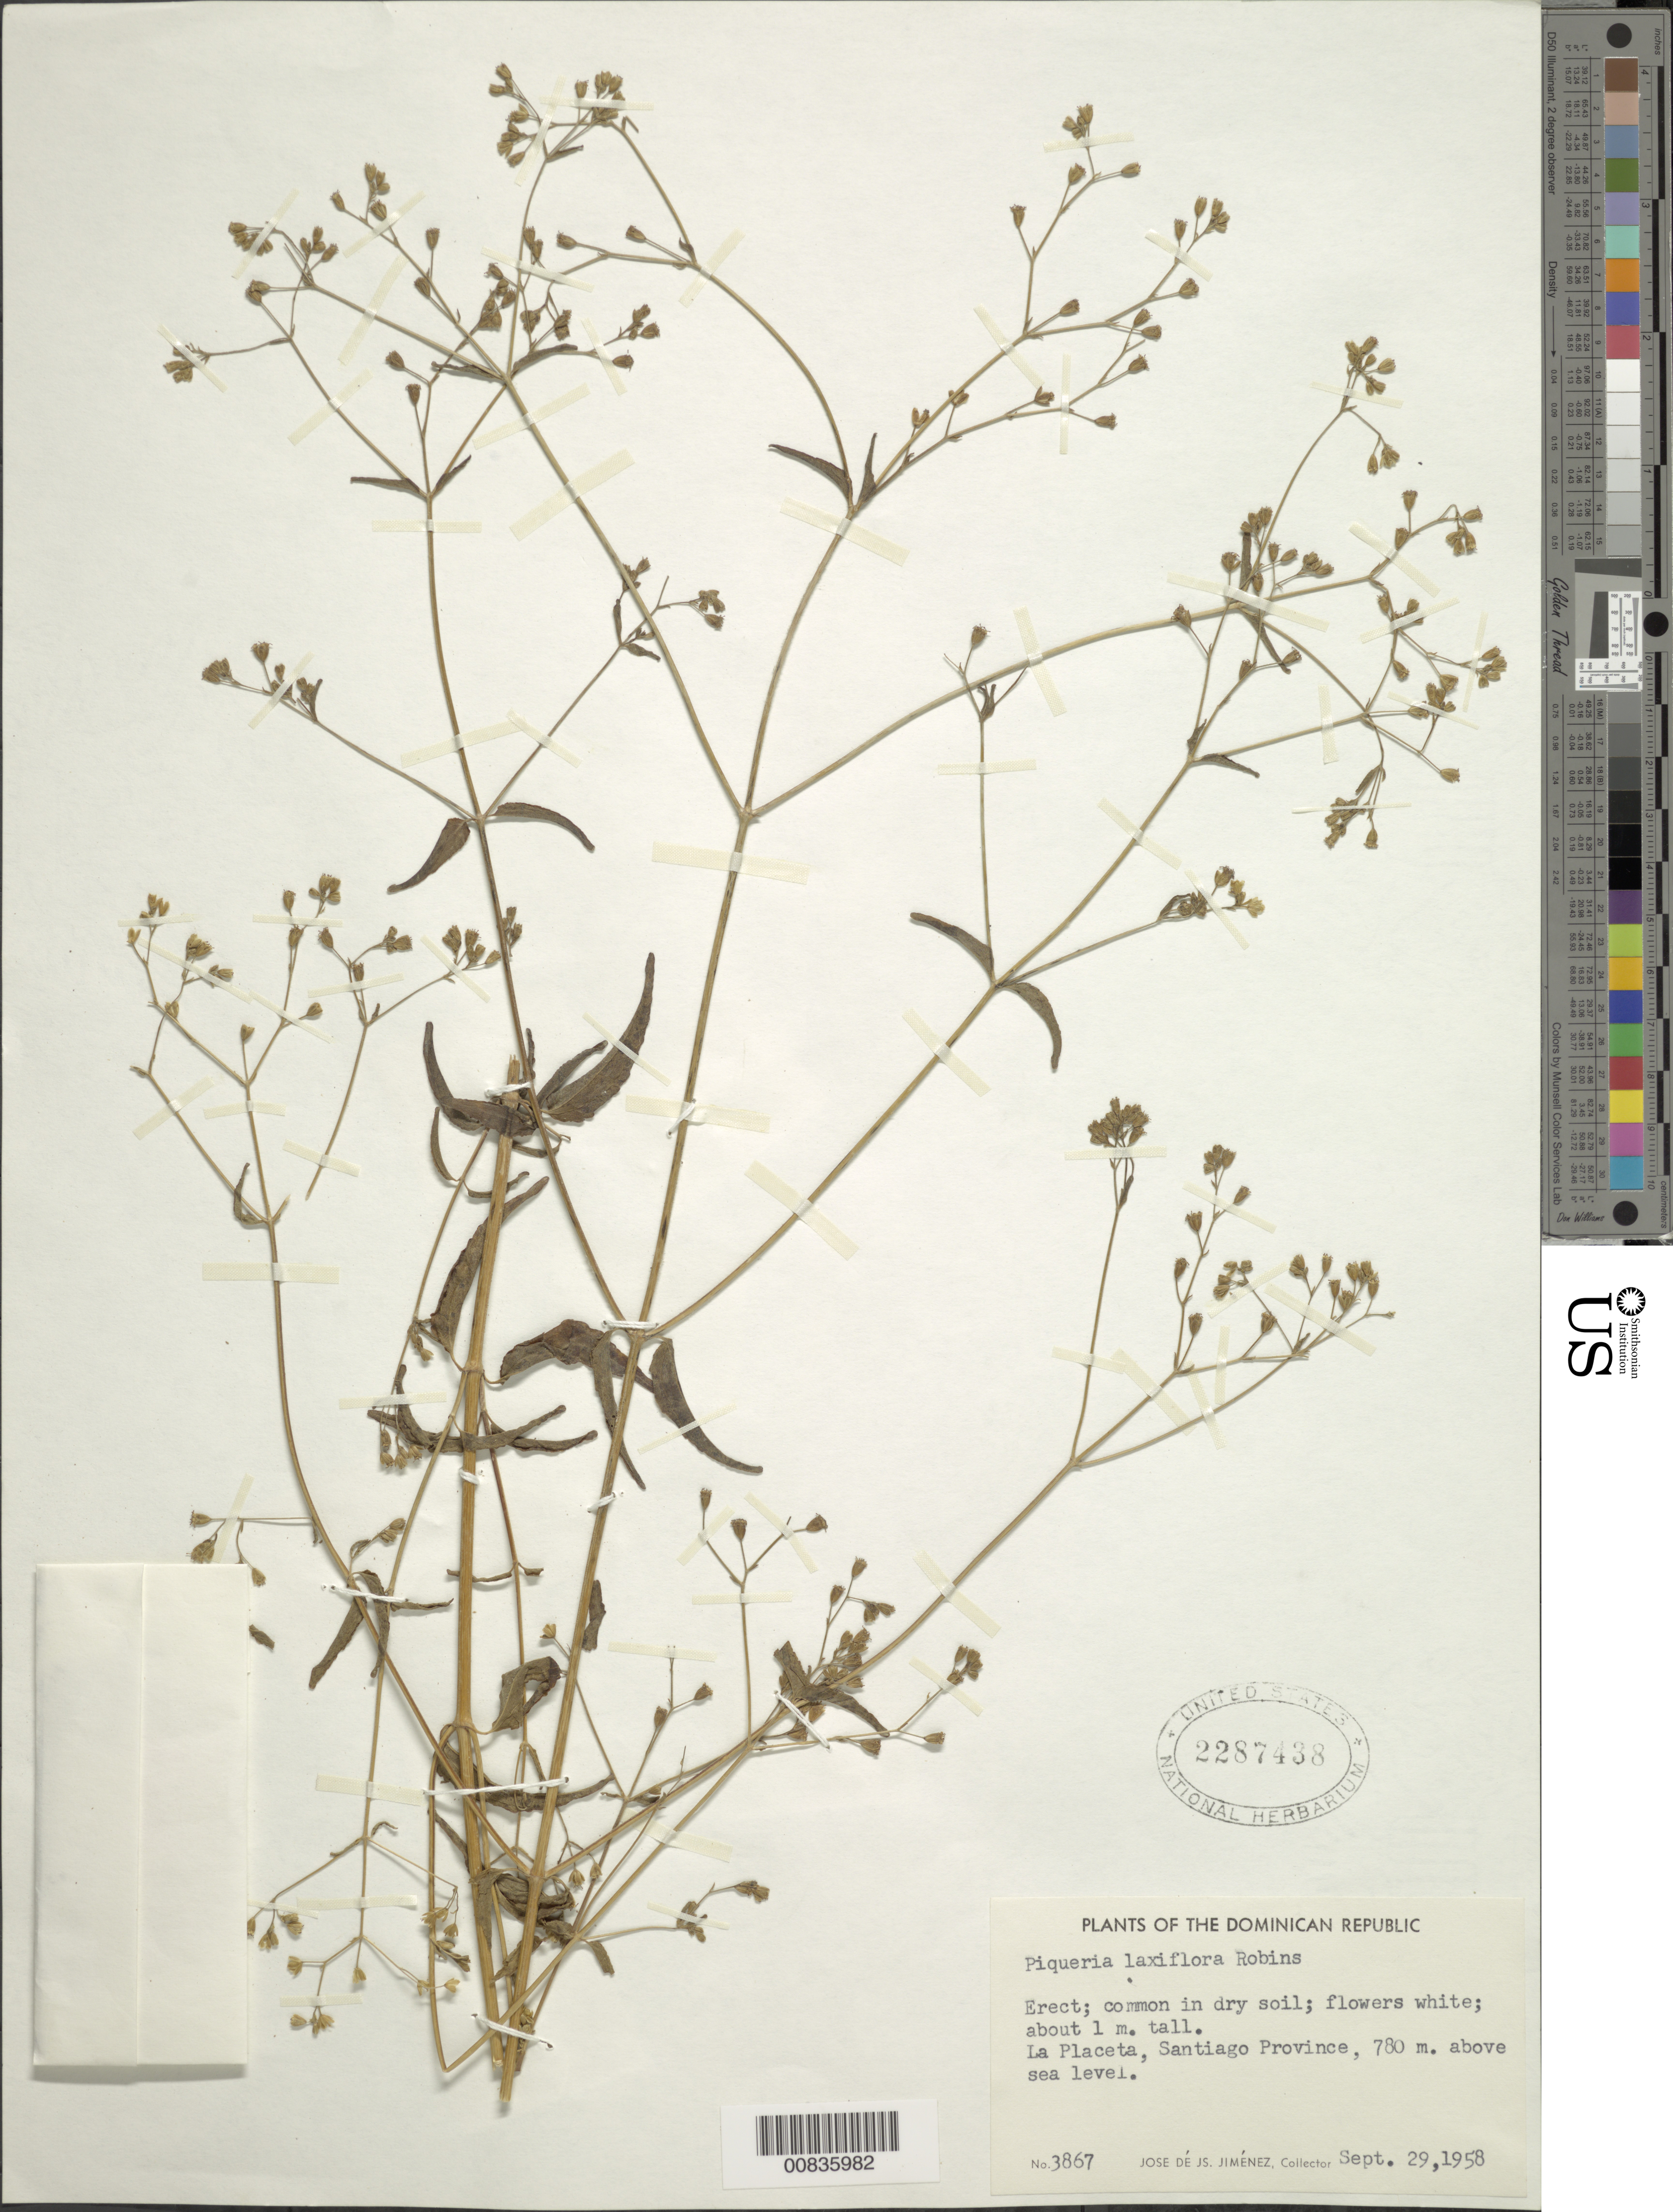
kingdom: Plantae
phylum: Tracheophyta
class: Magnoliopsida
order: Asterales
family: Asteraceae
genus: Piqueria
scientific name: Piqueria laxiflora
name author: B.L. Rob. & Seaton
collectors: J. J. Jiménez Almonte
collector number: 3867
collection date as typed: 29 Sep 1958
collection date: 1958-09-29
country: Dominican Republic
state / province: Santiago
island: Hispaniola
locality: La Placeta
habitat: Dry soil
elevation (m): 780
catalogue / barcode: US 2287438